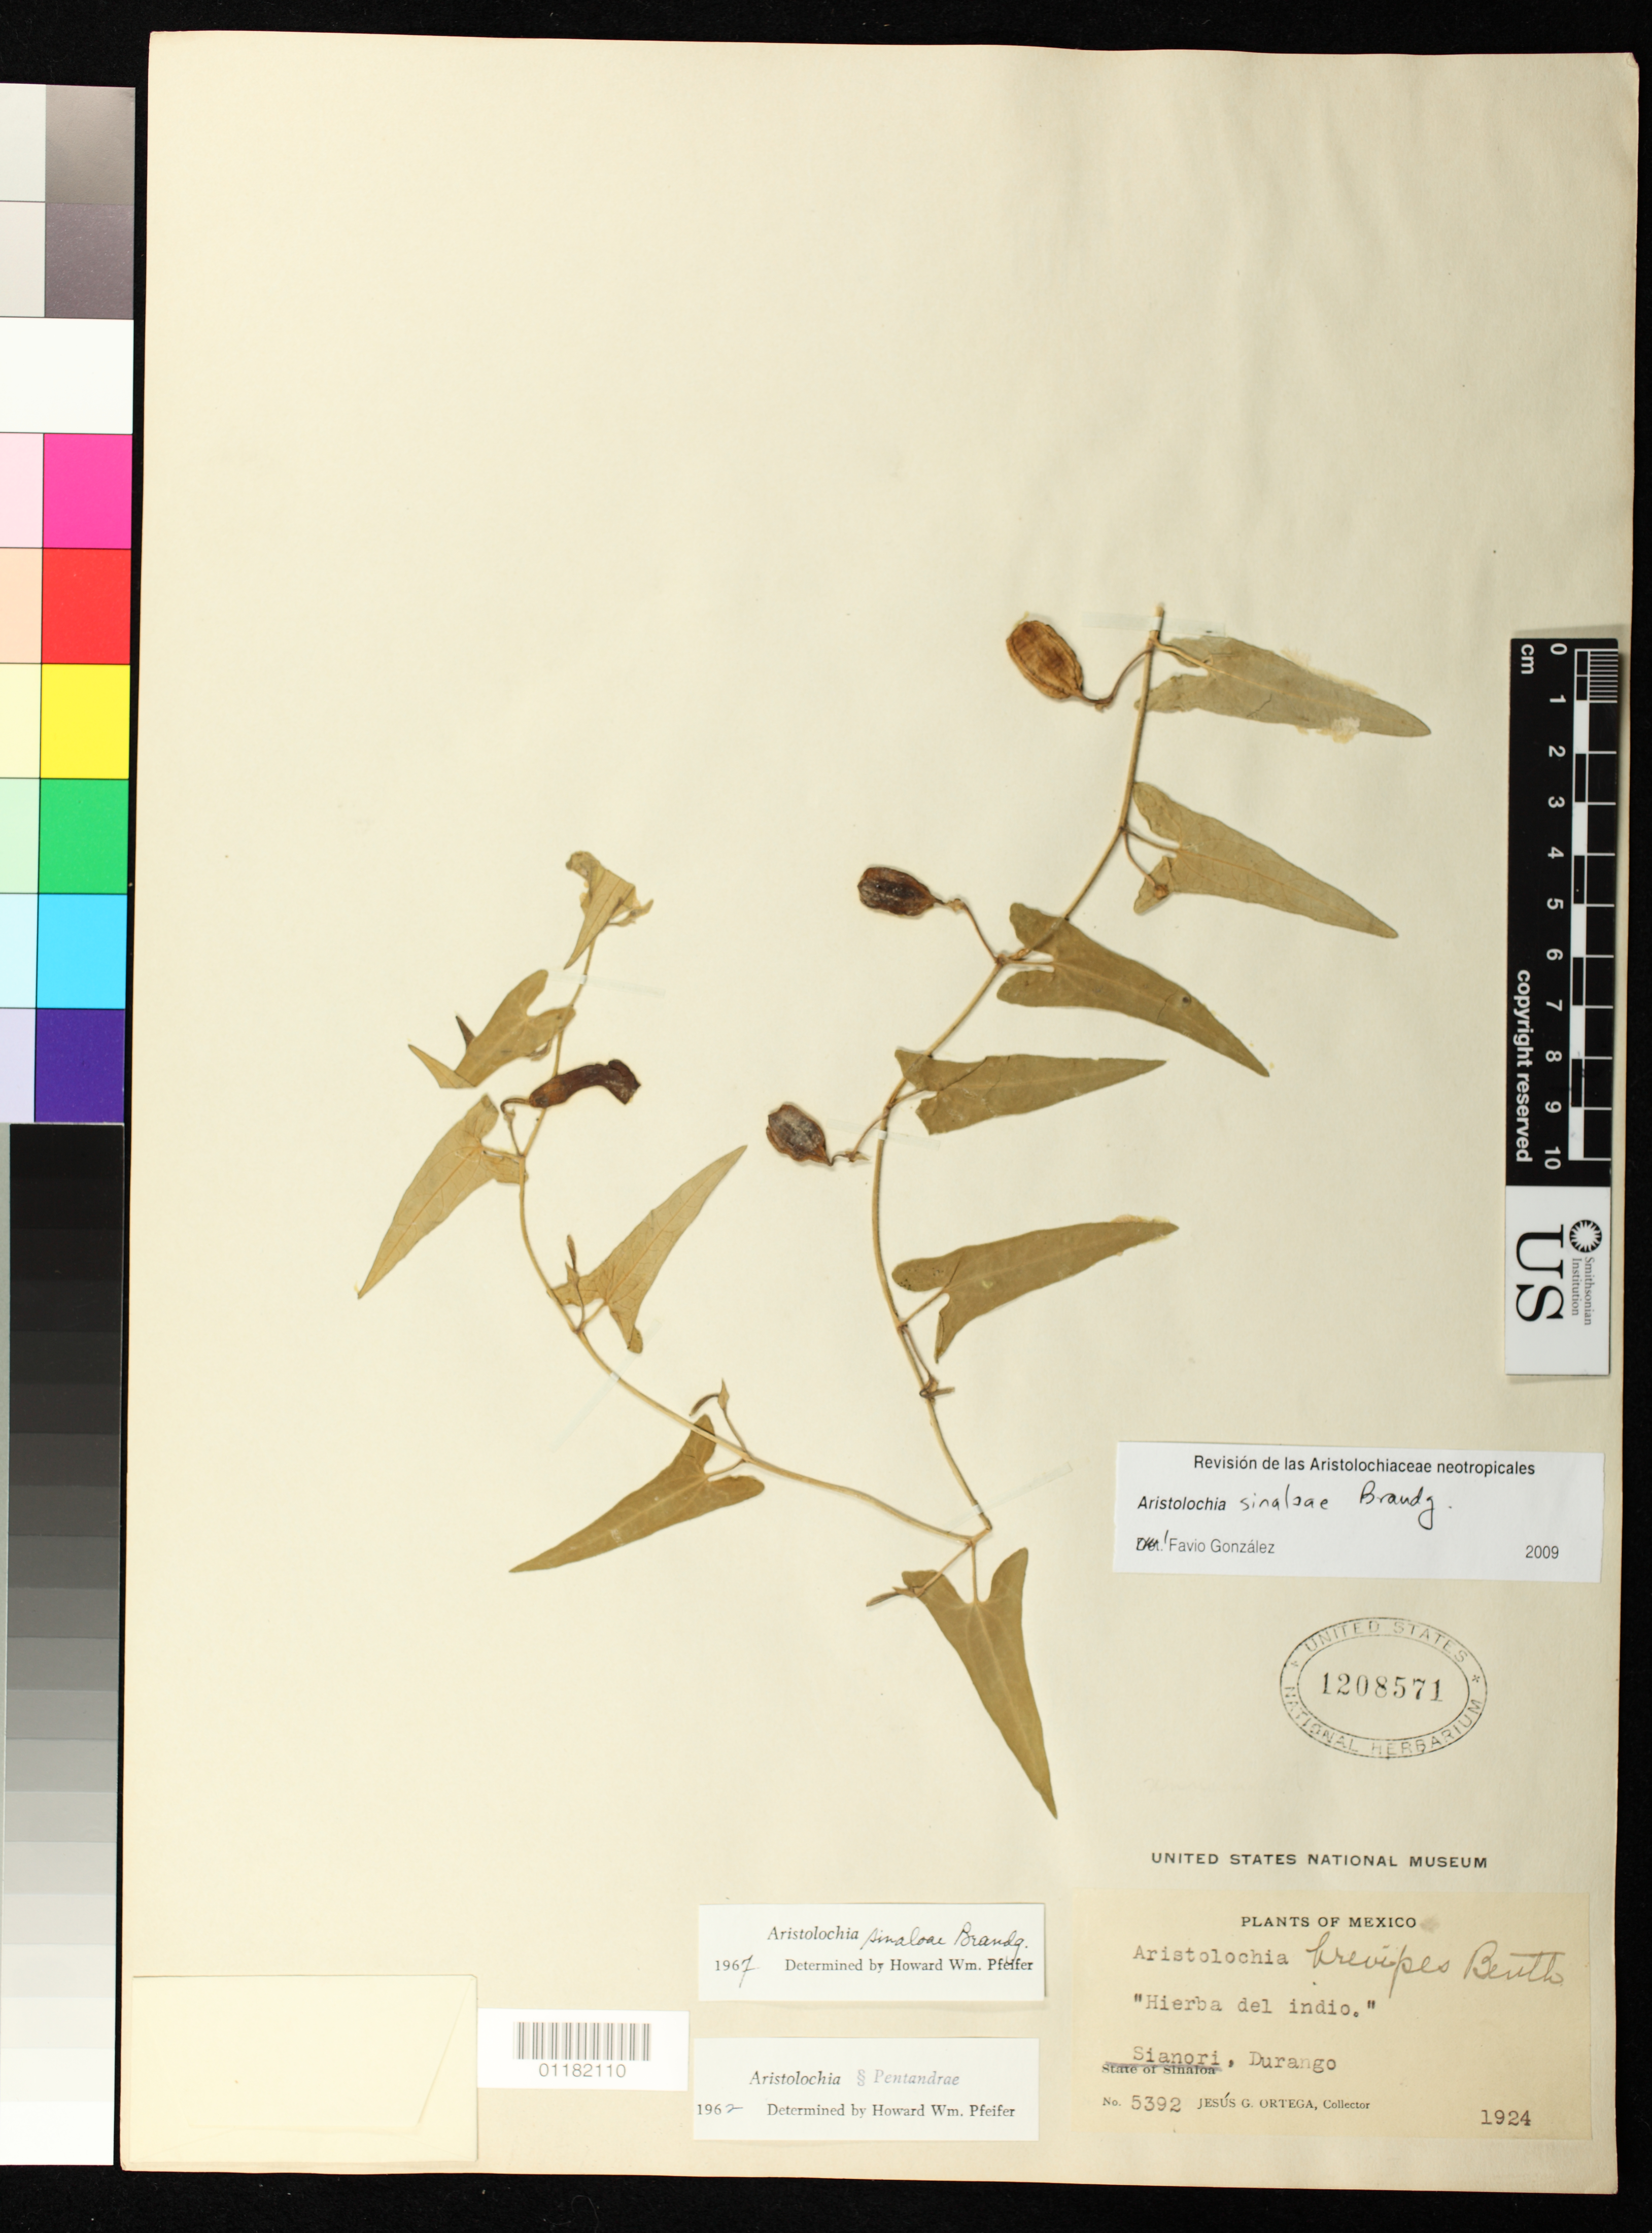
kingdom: Plantae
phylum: Tracheophyta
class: Magnoliopsida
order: Piperales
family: Aristolochiaceae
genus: Aristolochia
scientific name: Aristolochia sinaloae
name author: Brandegee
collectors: J. Ortega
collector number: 5392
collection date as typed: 1924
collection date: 1924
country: Mexico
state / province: Durango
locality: Sianori.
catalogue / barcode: US 1208571